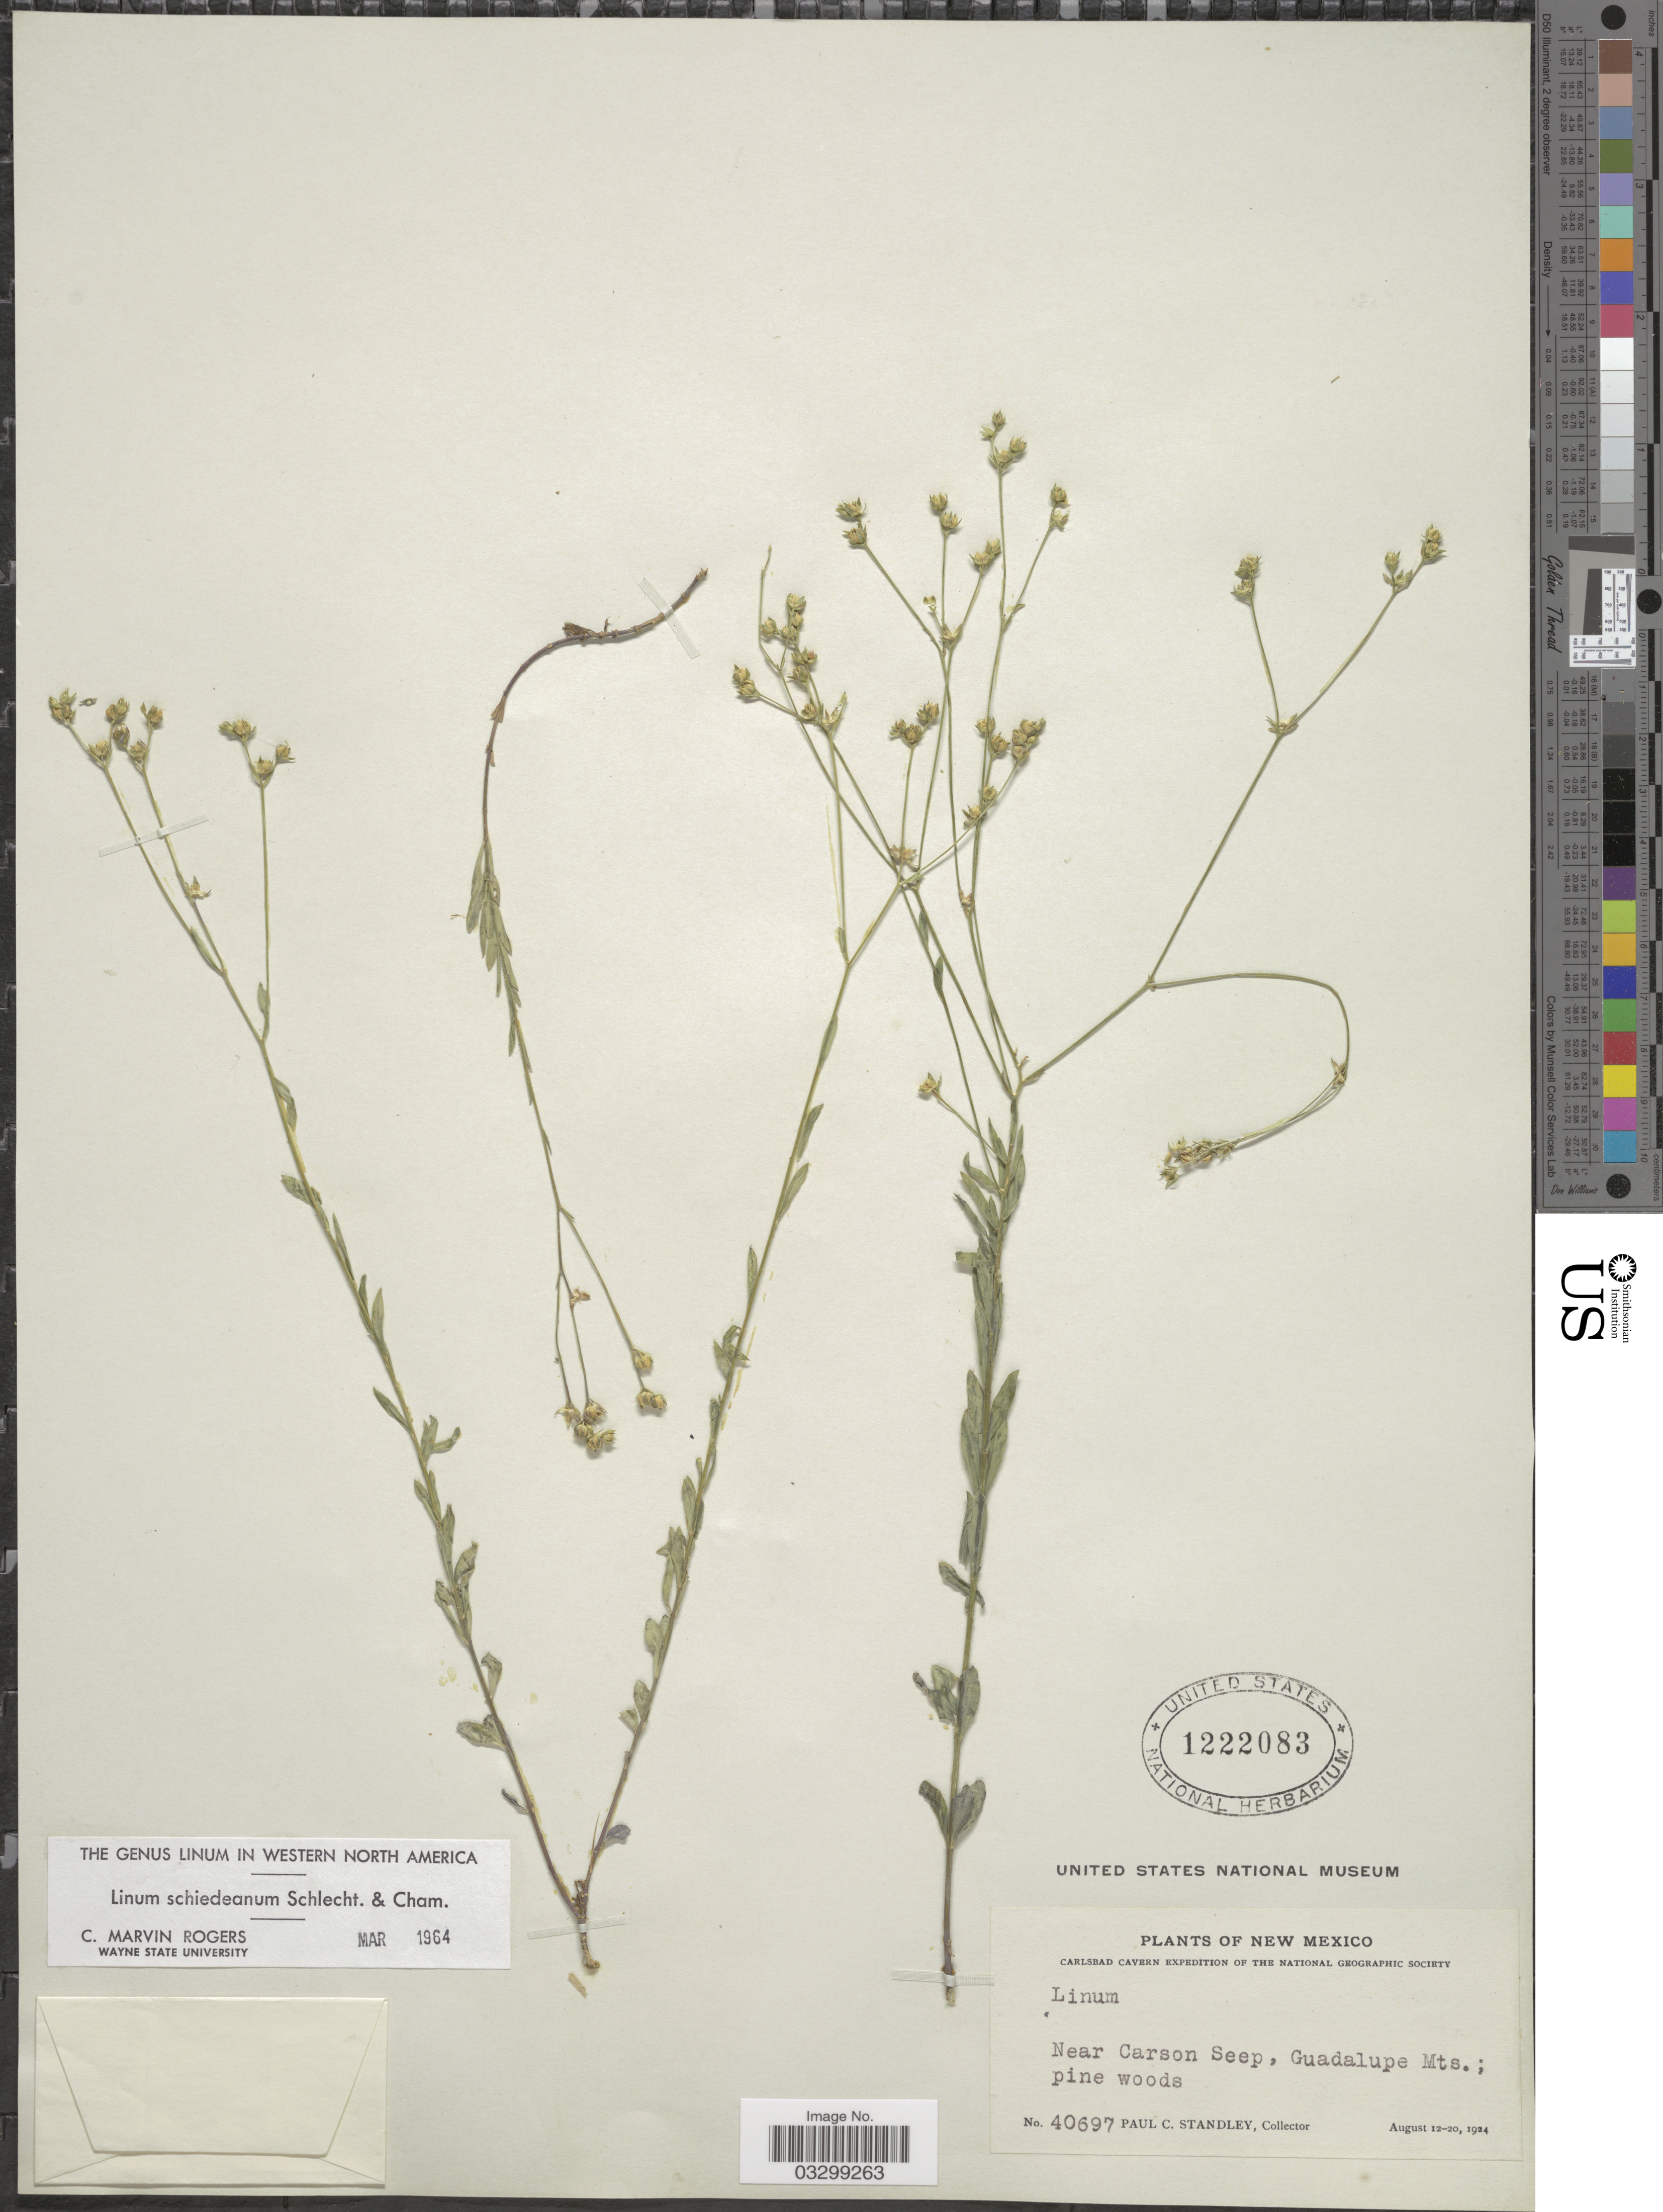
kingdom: Plantae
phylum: Tracheophyta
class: Magnoliopsida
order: Malpighiales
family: Linaceae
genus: Linum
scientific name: Linum schiedeanum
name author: Schltdl. & Cham.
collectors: P. C. Standley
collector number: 40697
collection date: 1924-08-12/1924-08-20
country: United States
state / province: New Mexico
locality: Near Carson Seep, Guadalupe Mts.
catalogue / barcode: US 1222083